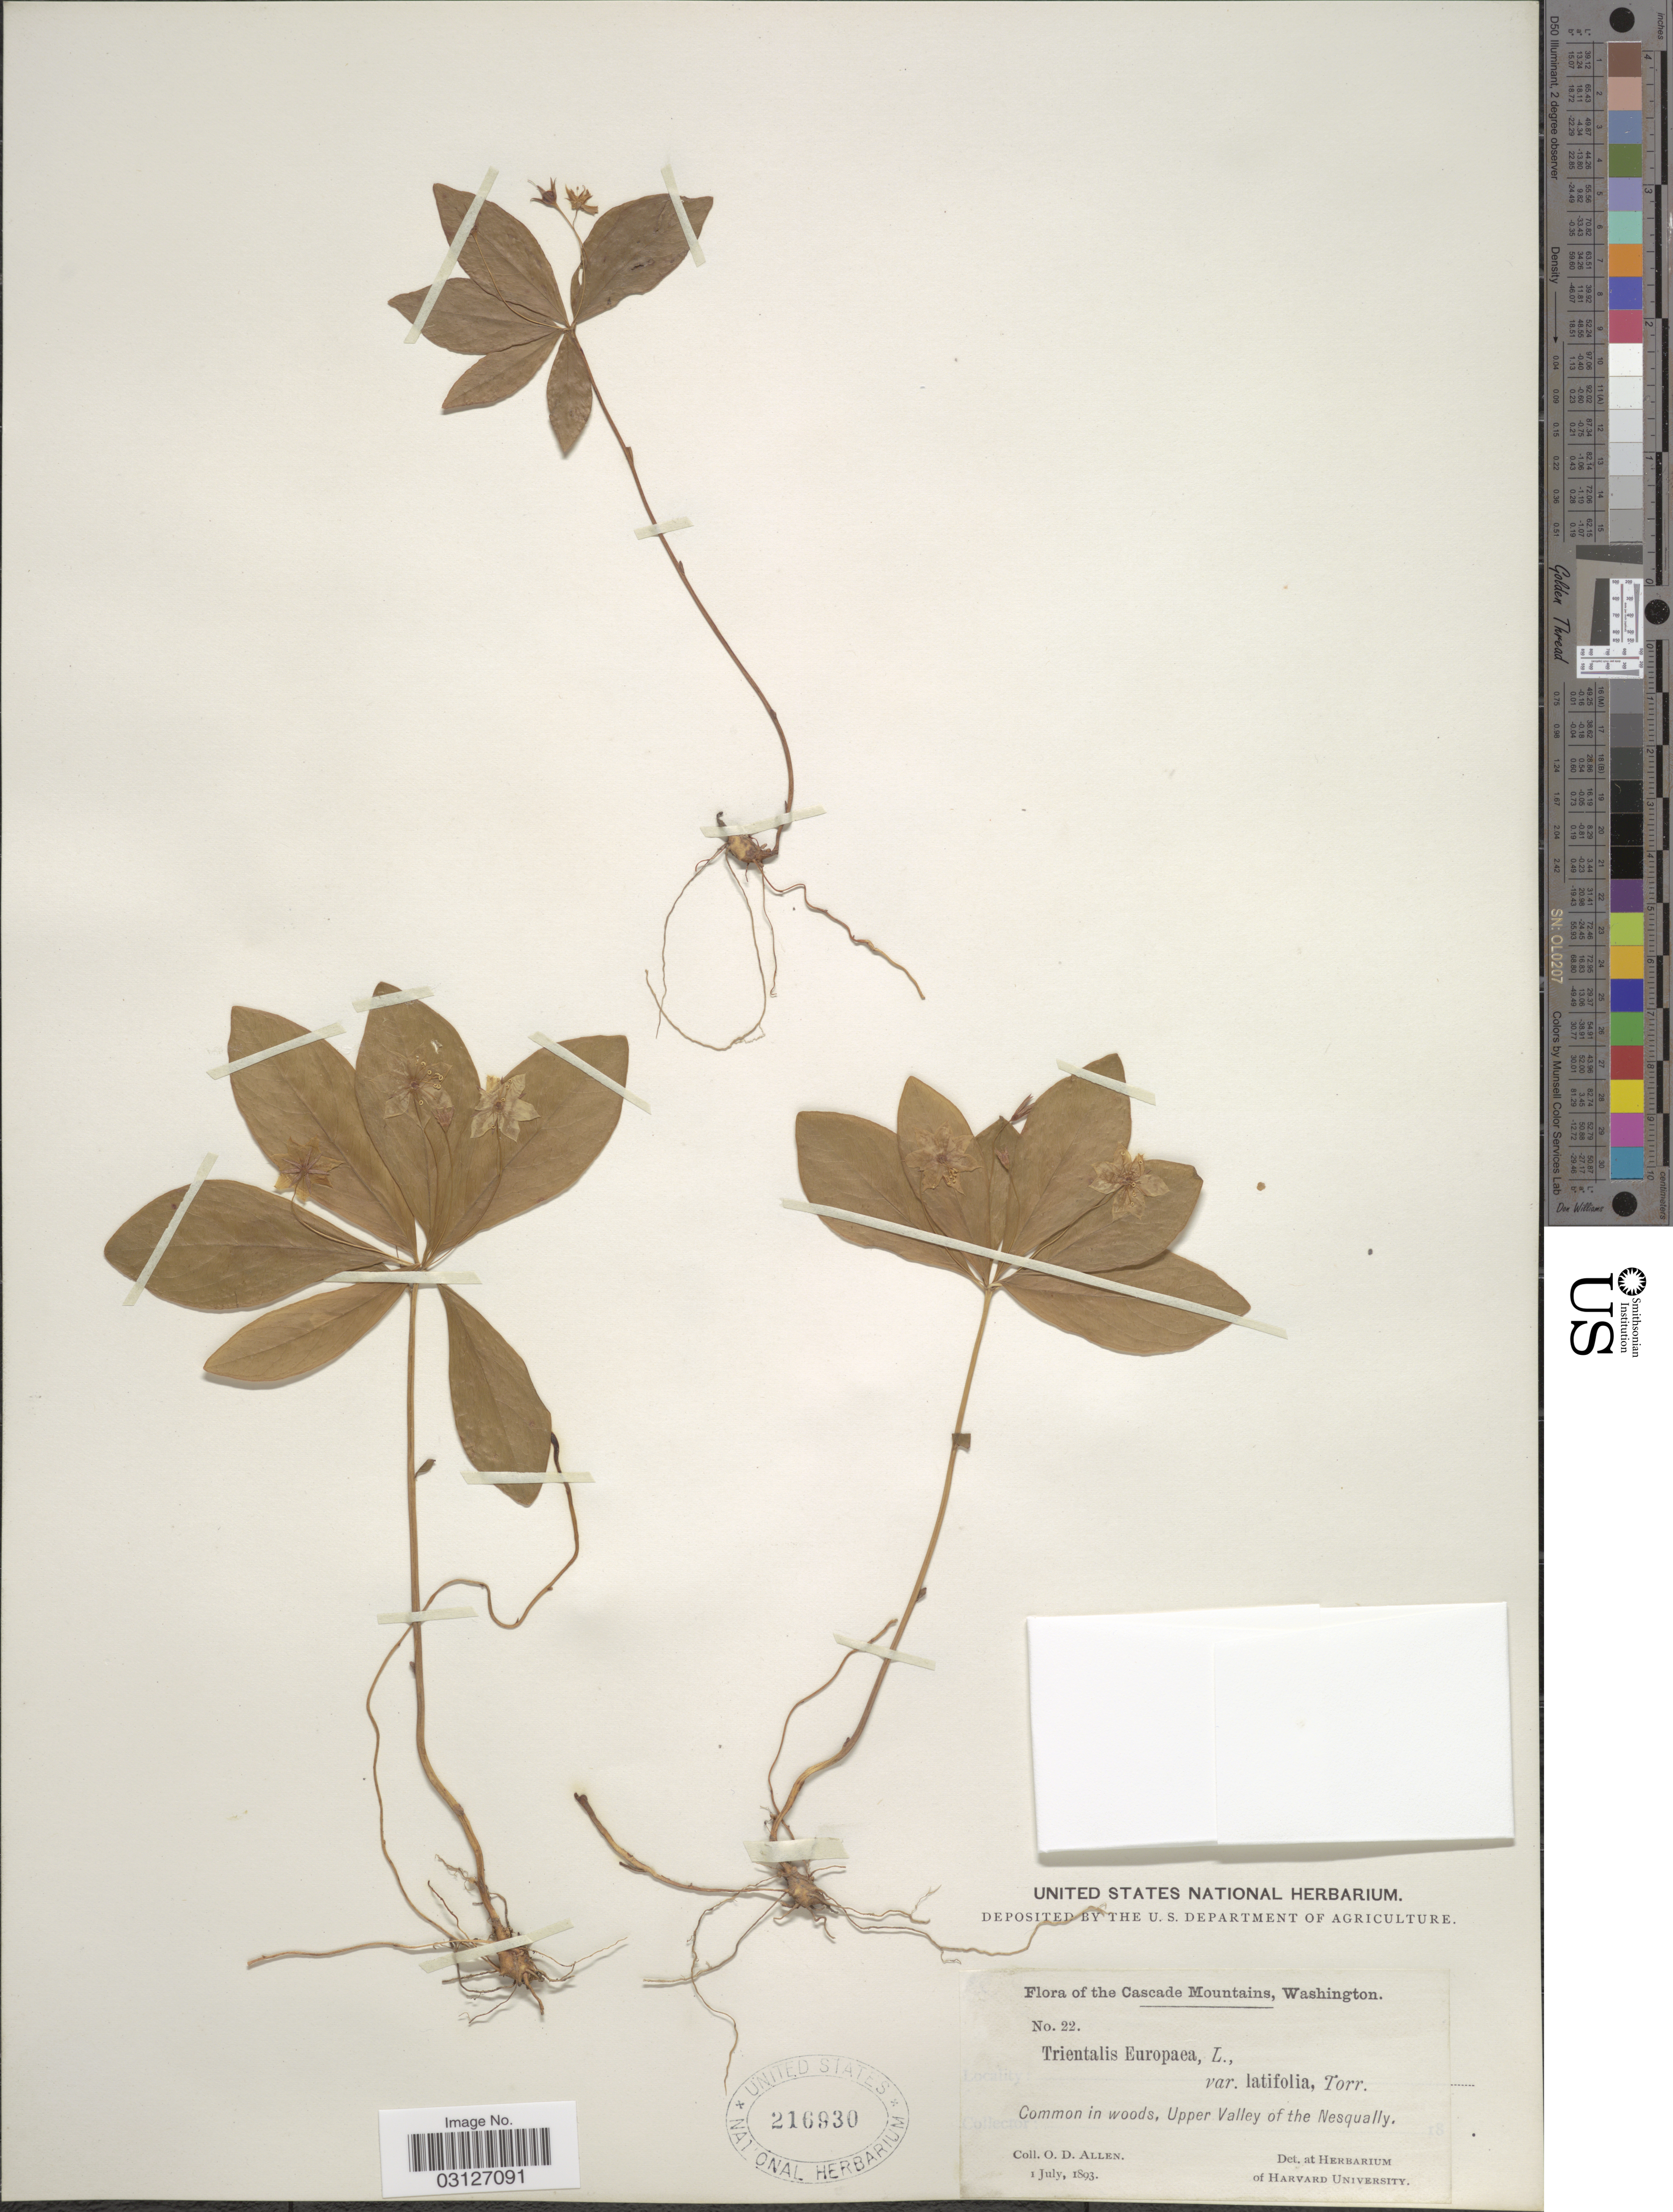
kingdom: Plantae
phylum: Tracheophyta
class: Magnoliopsida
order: Ericales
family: Primulaceae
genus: Trientalis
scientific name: Trientalis latifolia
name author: Hook.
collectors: O. D. Allen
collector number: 22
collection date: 1893-07-01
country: United States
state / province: Washington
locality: The Cascade Mountains, Upper Valley of the Nesqually.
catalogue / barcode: US 216930